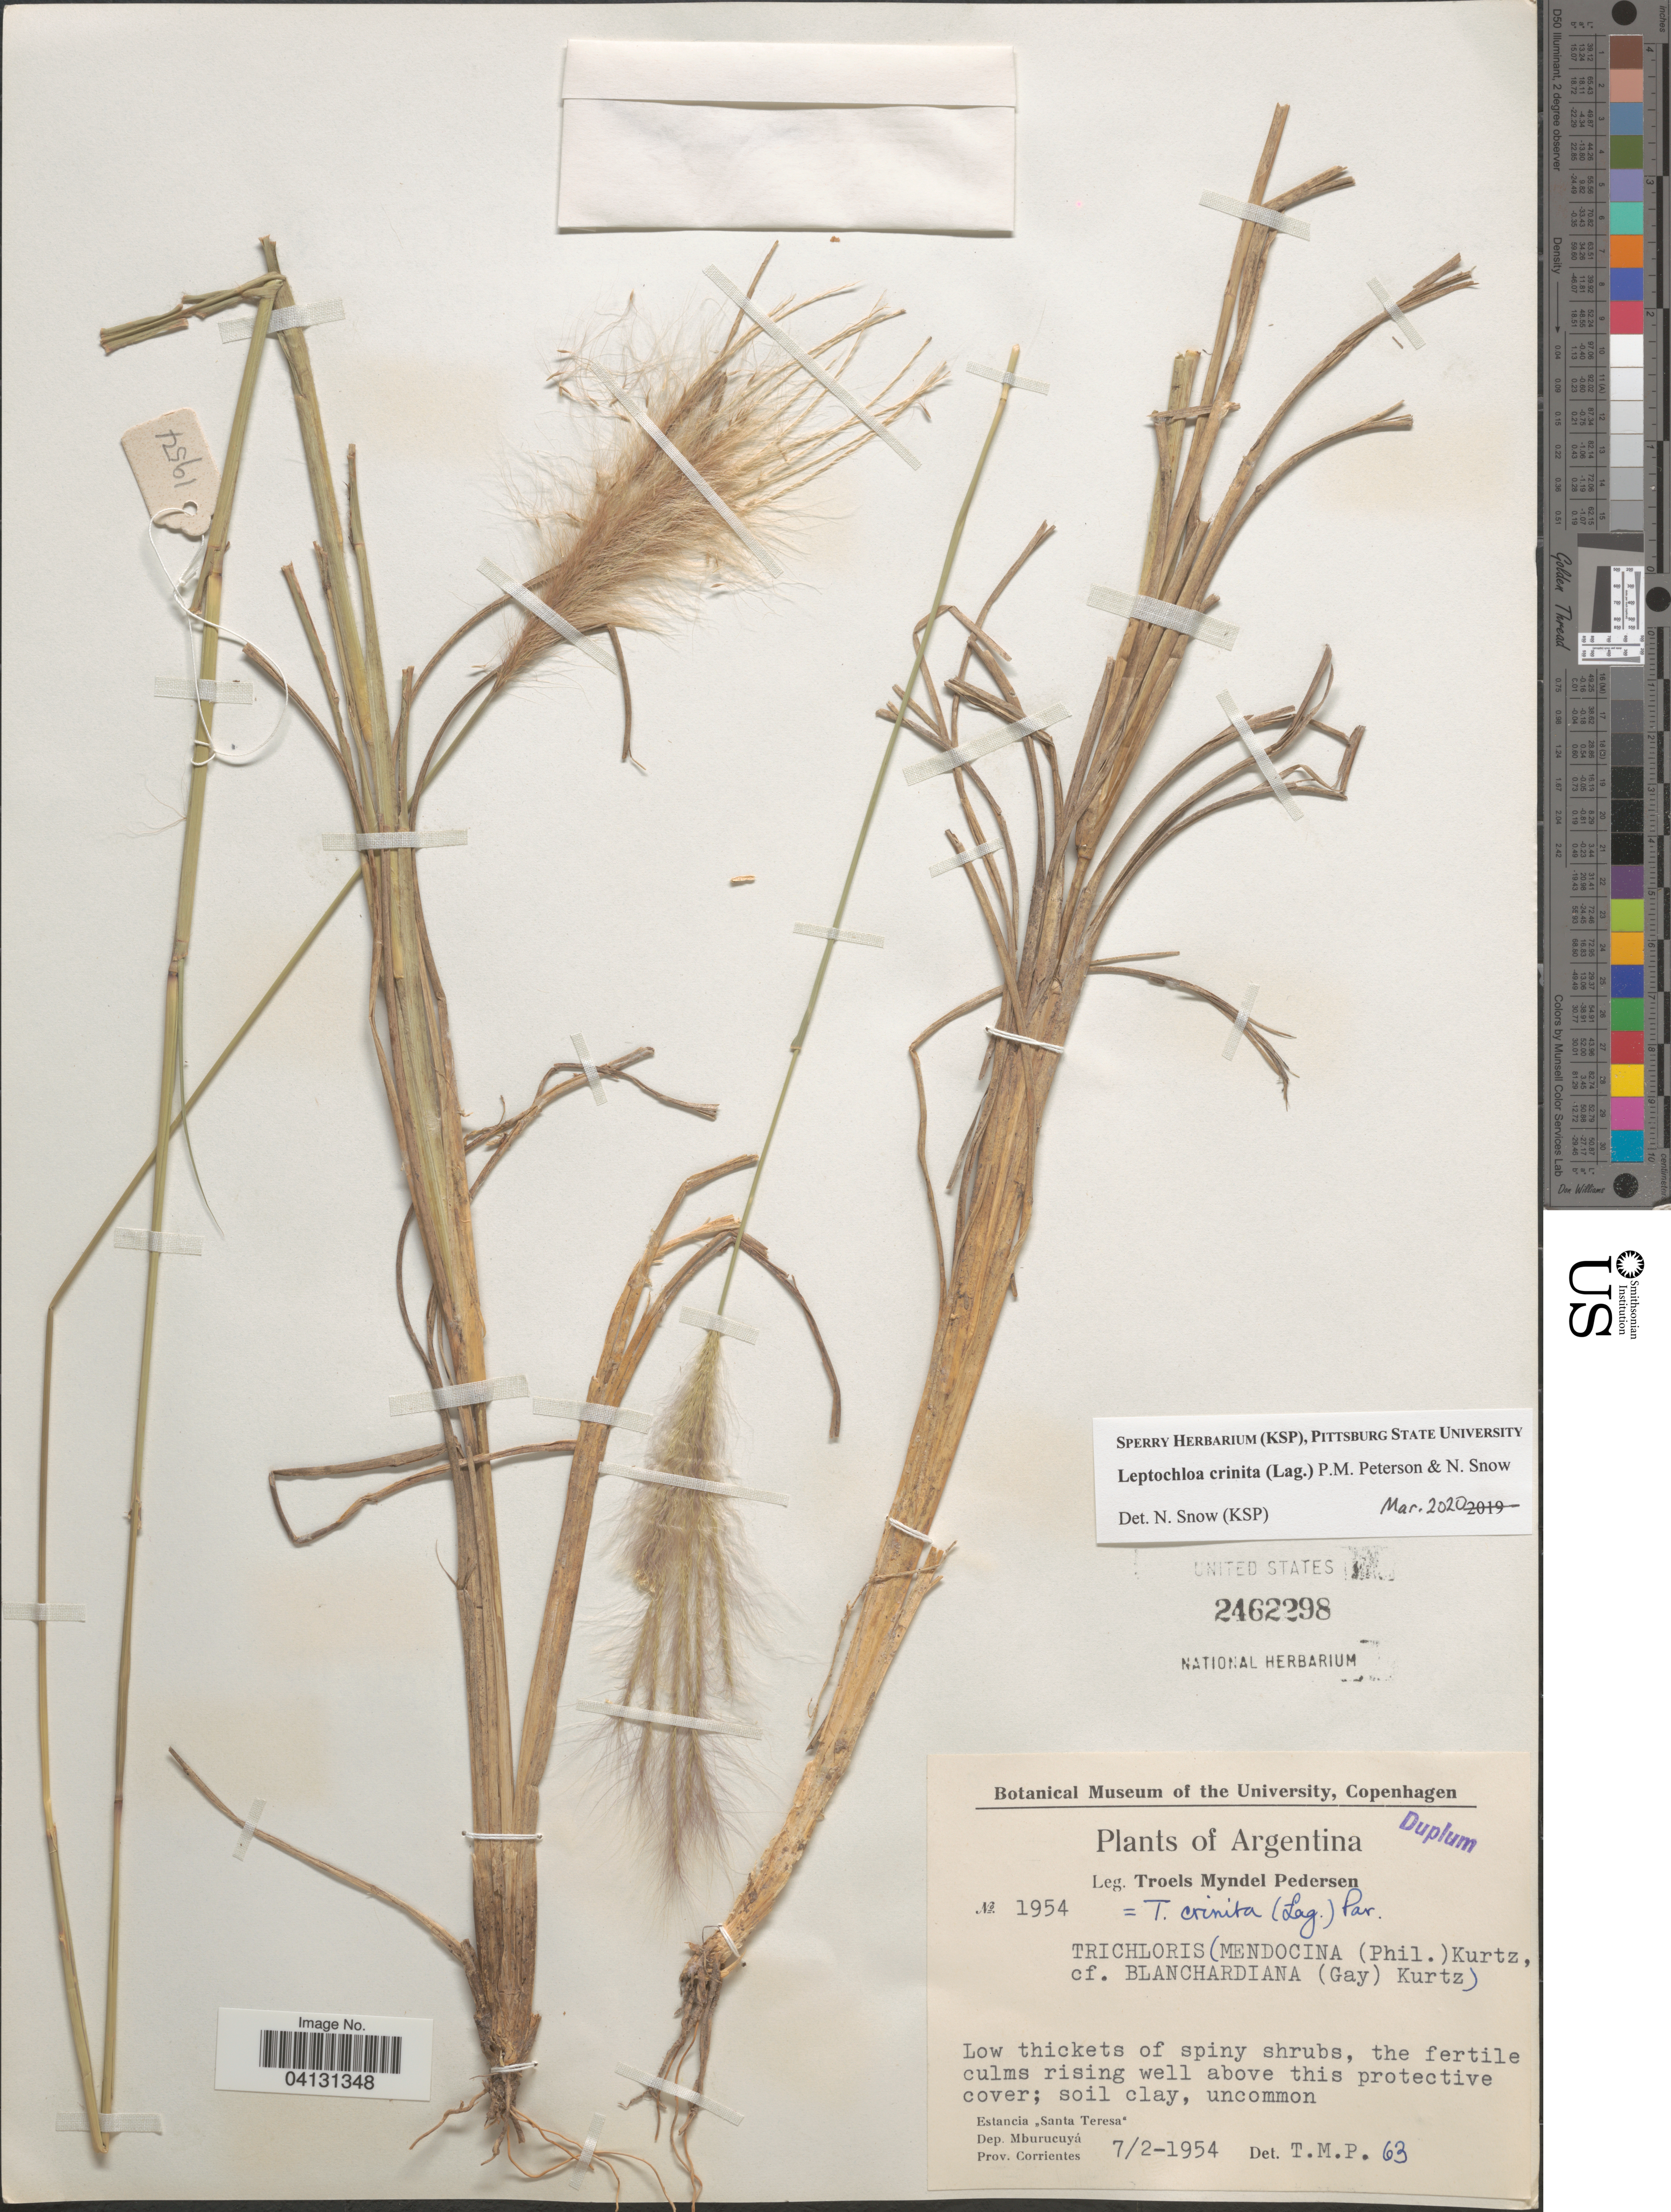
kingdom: Plantae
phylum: Tracheophyta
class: Liliopsida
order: Poales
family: Poaceae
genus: Leptochloa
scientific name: Leptochloa crinita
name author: (Lag.) P.M. Peterson & N. Snow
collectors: T. Pederson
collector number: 1954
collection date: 1954-02-07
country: Argentina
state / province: Corrientes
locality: Estancia ,,Santa Teresa'. Dep. Mburucuyá.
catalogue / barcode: US 2462298